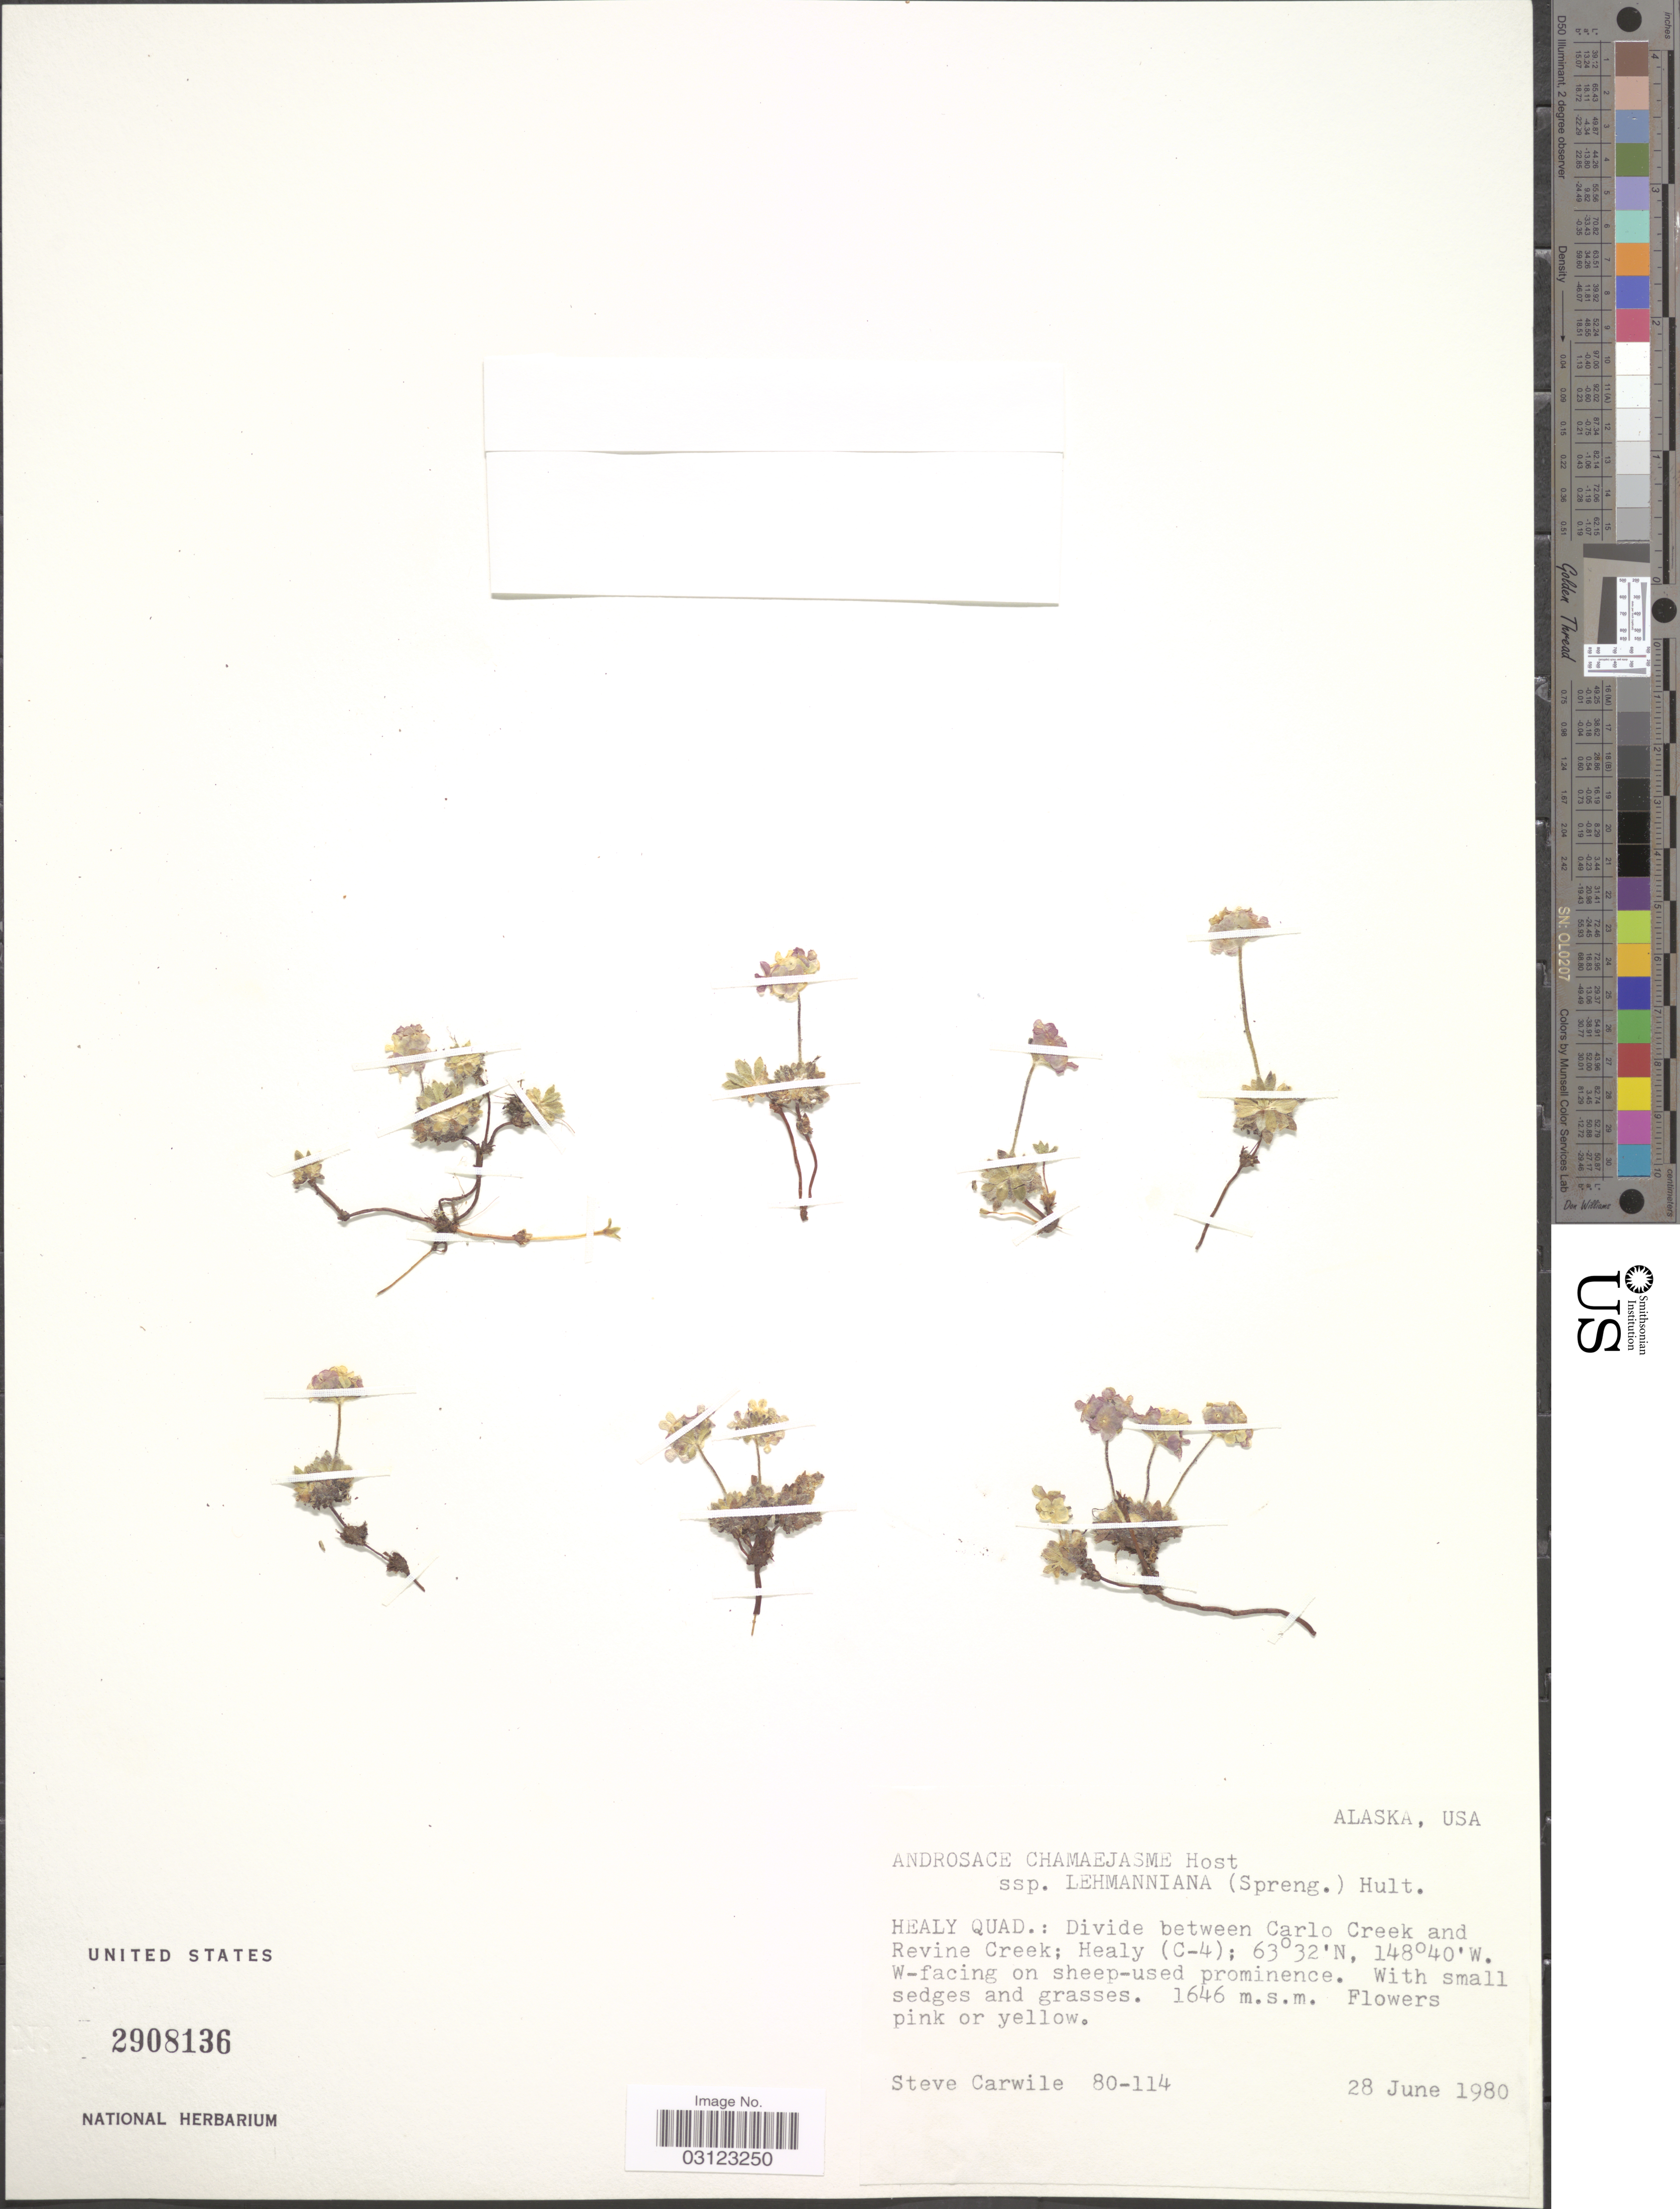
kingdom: Plantae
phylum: Tracheophyta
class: Magnoliopsida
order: Ericales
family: Primulaceae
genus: Androsace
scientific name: Androsace chamaejasme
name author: Wulfen ex Host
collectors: S. Carwile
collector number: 80-114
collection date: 1980-06-28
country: United States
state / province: Alaska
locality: USA. Healy Quad.: Divide between Carlo Creek and Revine Creek; Healy (C-4). W-facing on sheep-used prominence.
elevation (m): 1646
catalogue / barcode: US 2908136